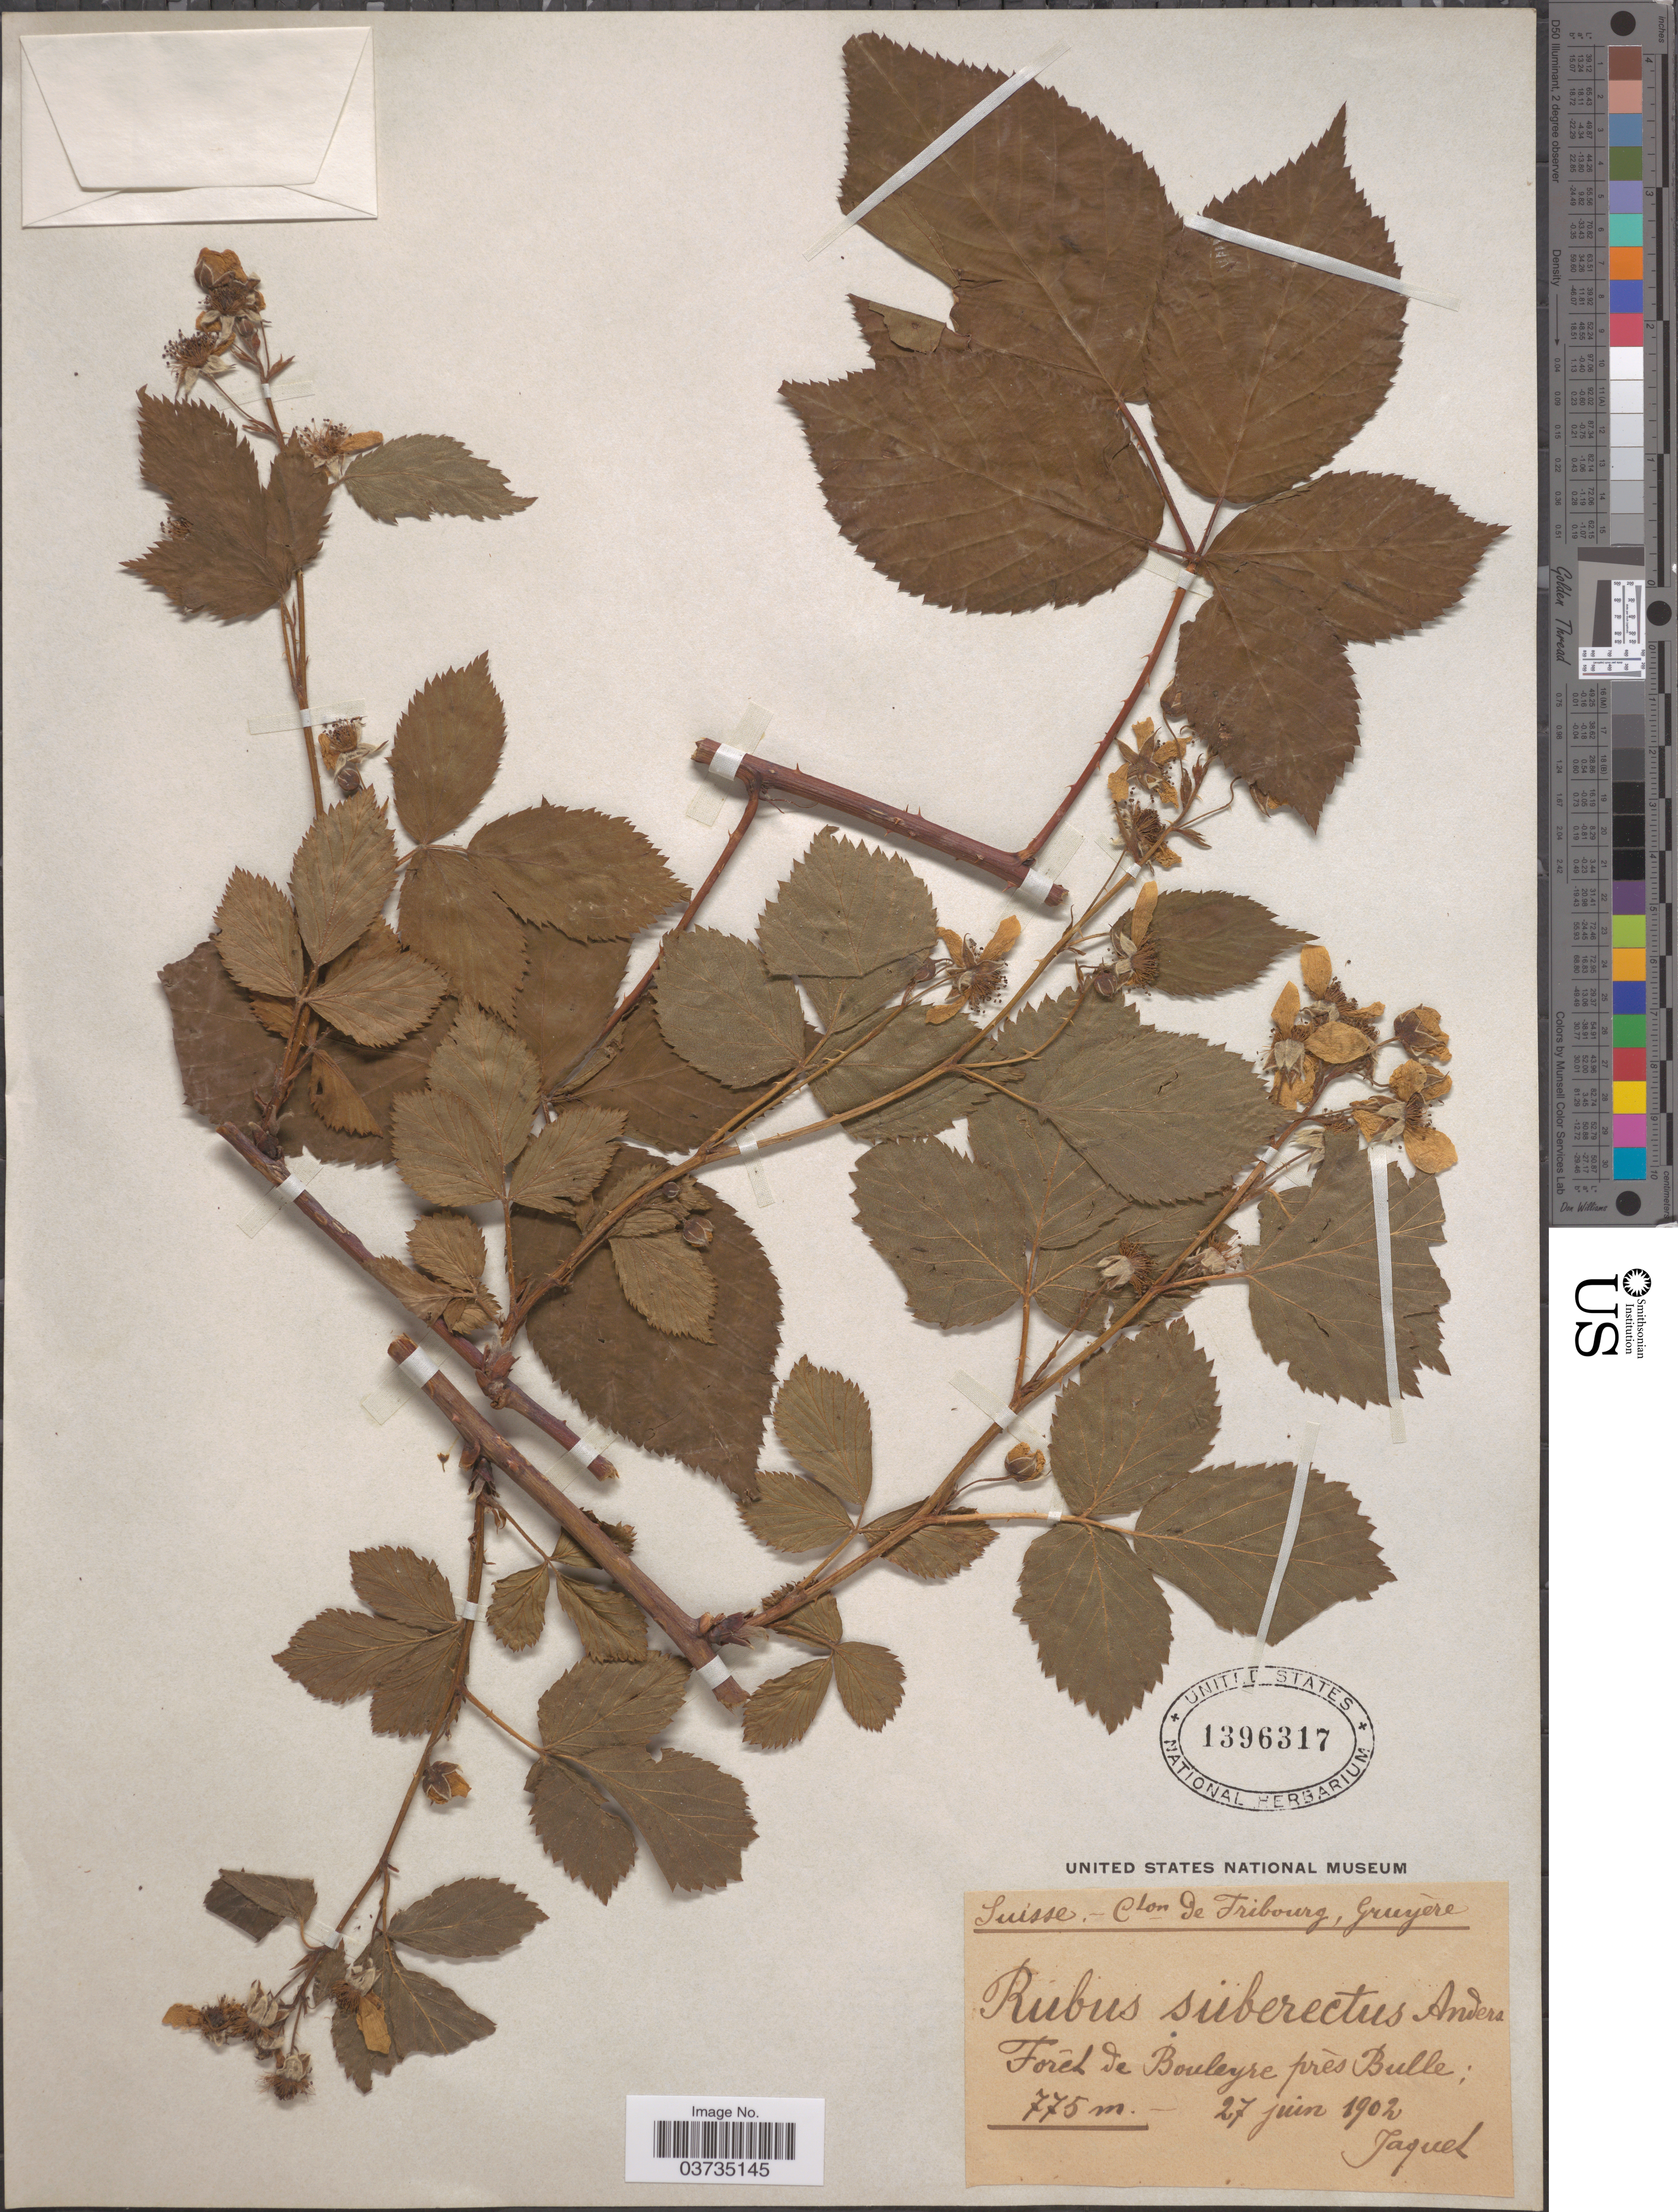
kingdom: Plantae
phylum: Tracheophyta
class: Magnoliopsida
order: Rosales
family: Rosaceae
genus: Rubus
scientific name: Rubus suberectus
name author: G. Anderson ex Sm.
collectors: -. Jaquet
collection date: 1902-06-27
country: Switzerland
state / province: Fribourg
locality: Suisse. Cton de Fribourg, Gruyère. Forêt de Bouleyre près Bulle.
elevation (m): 775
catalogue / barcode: US 1396317